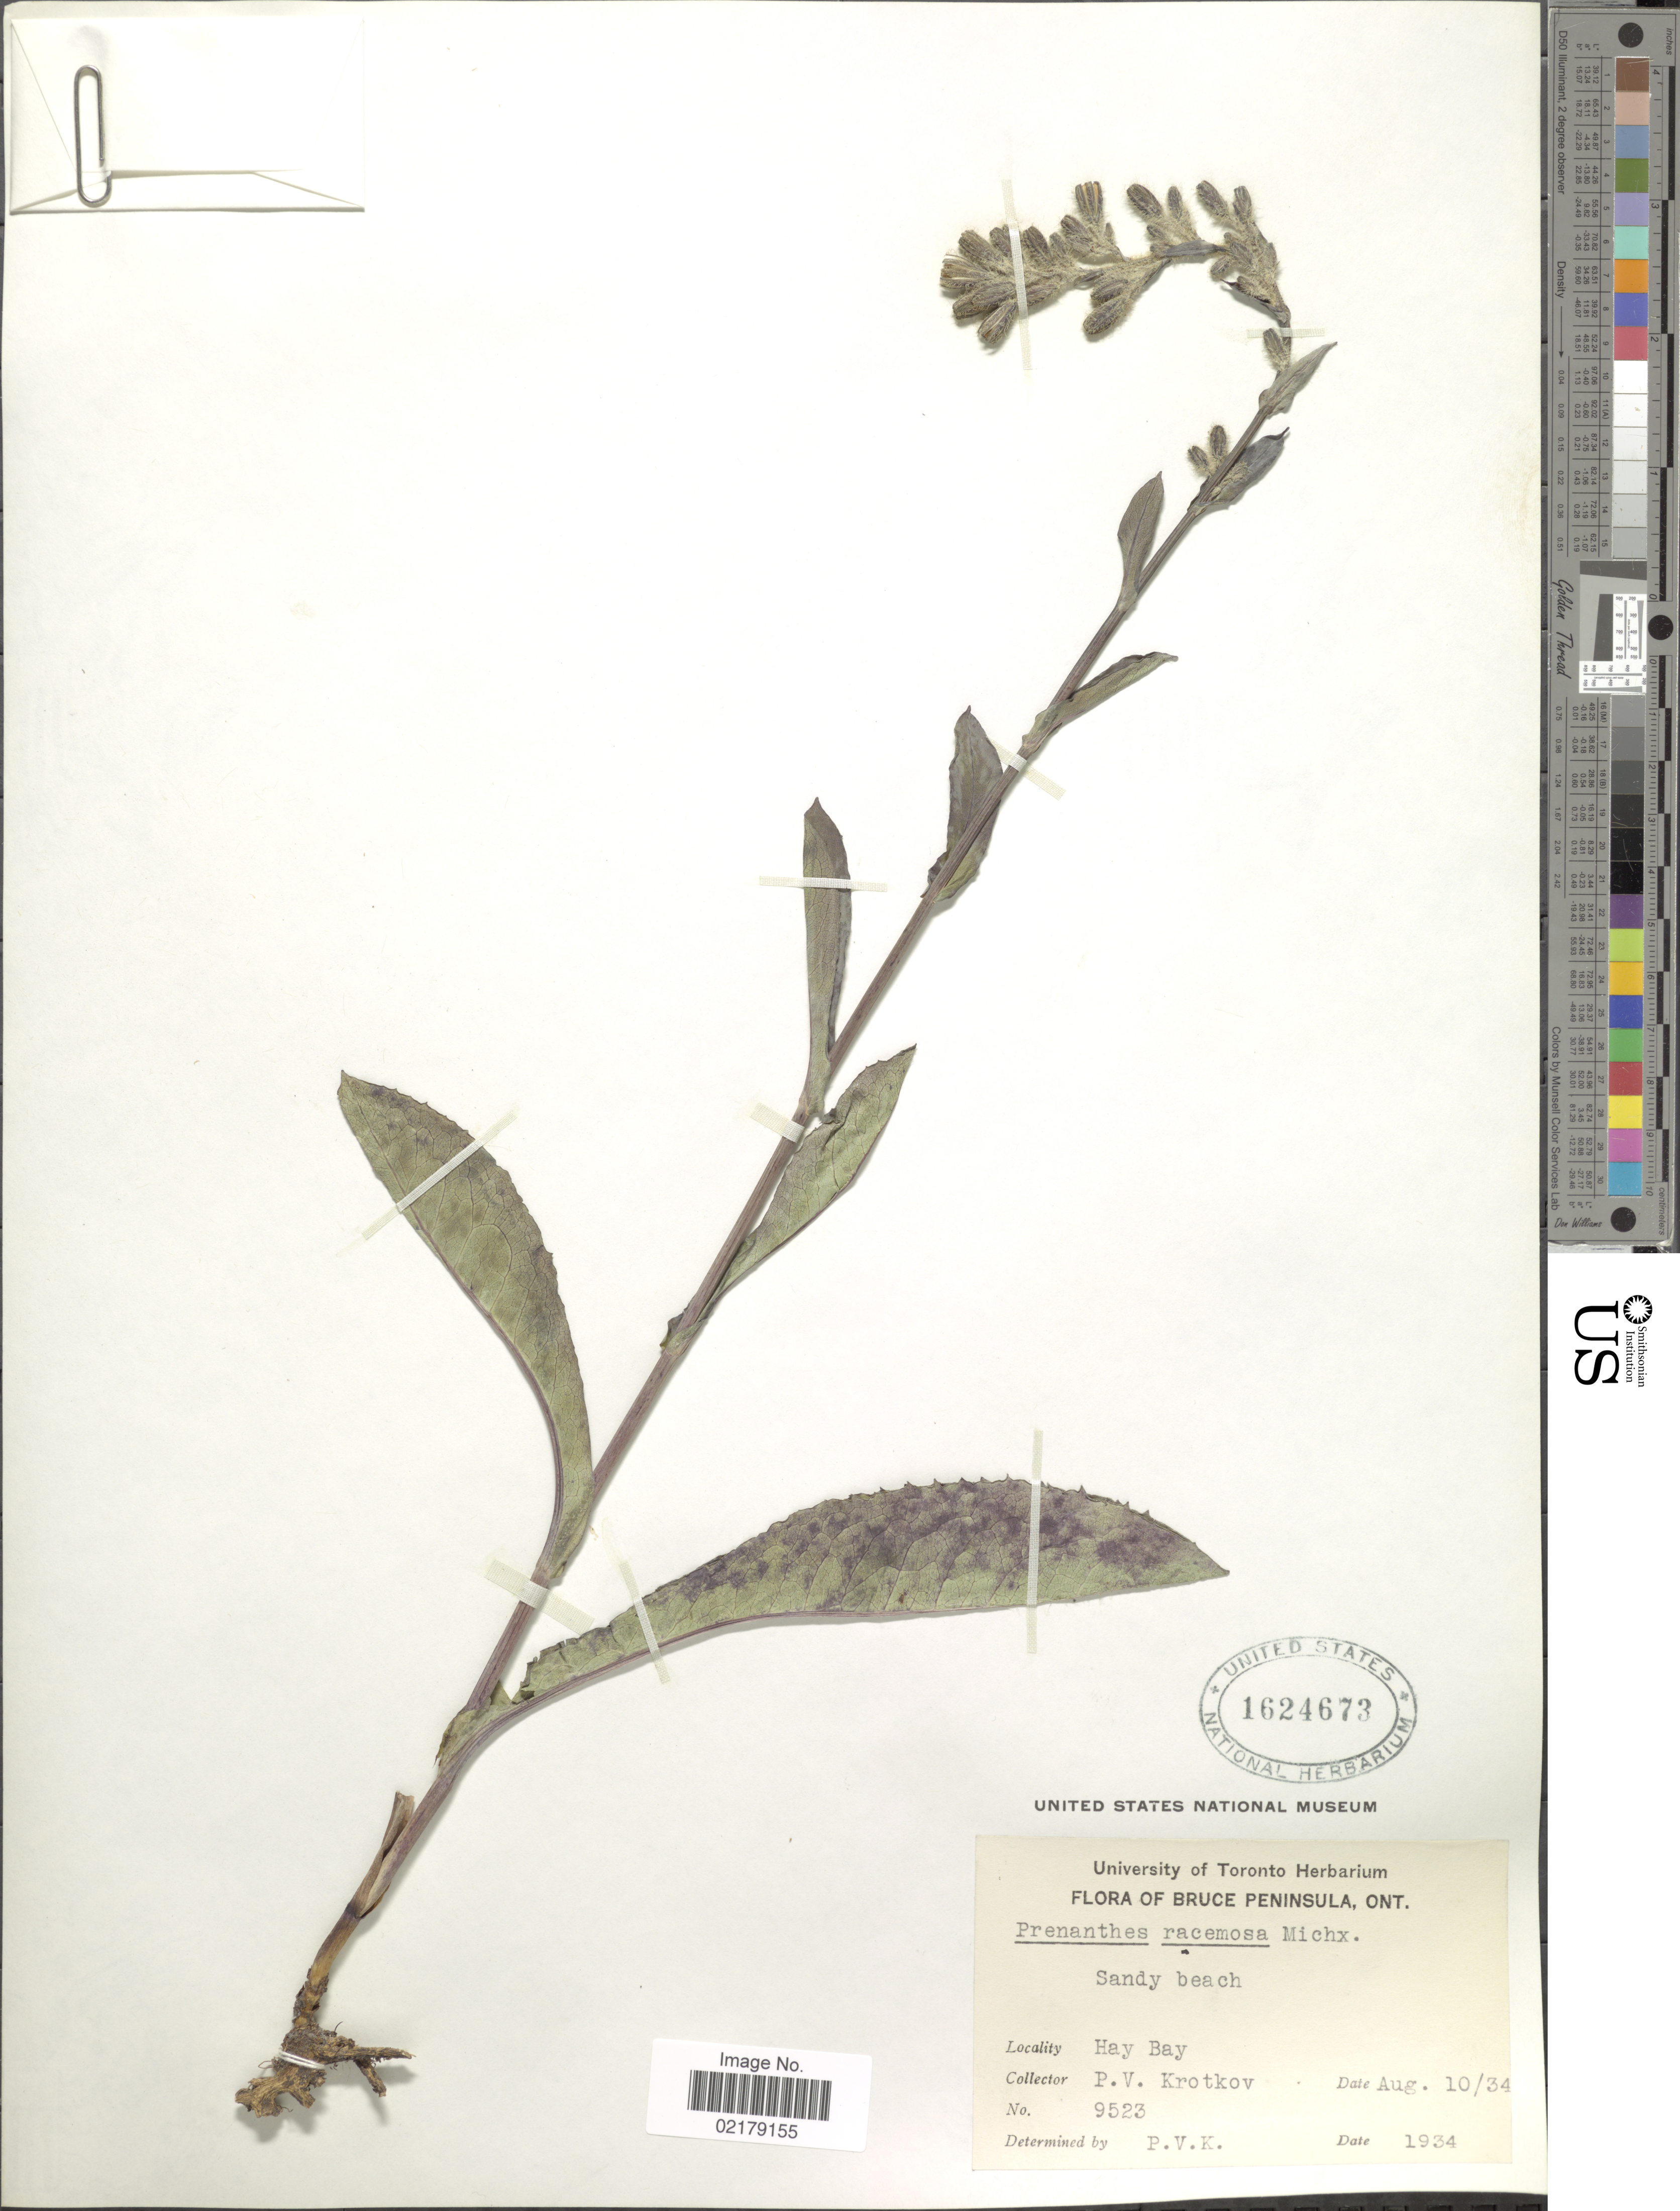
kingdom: Plantae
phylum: Tracheophyta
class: Magnoliopsida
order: Asterales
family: Asteraceae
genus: Nabalus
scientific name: Nabalus racemosus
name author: (Michx.) Hook.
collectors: P. V. Krotkov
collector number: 9523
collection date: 1934-08-10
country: Canada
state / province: Ontario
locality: Bruce Peninsula, Sandy beach, Hay Bay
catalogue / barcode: US 1624673